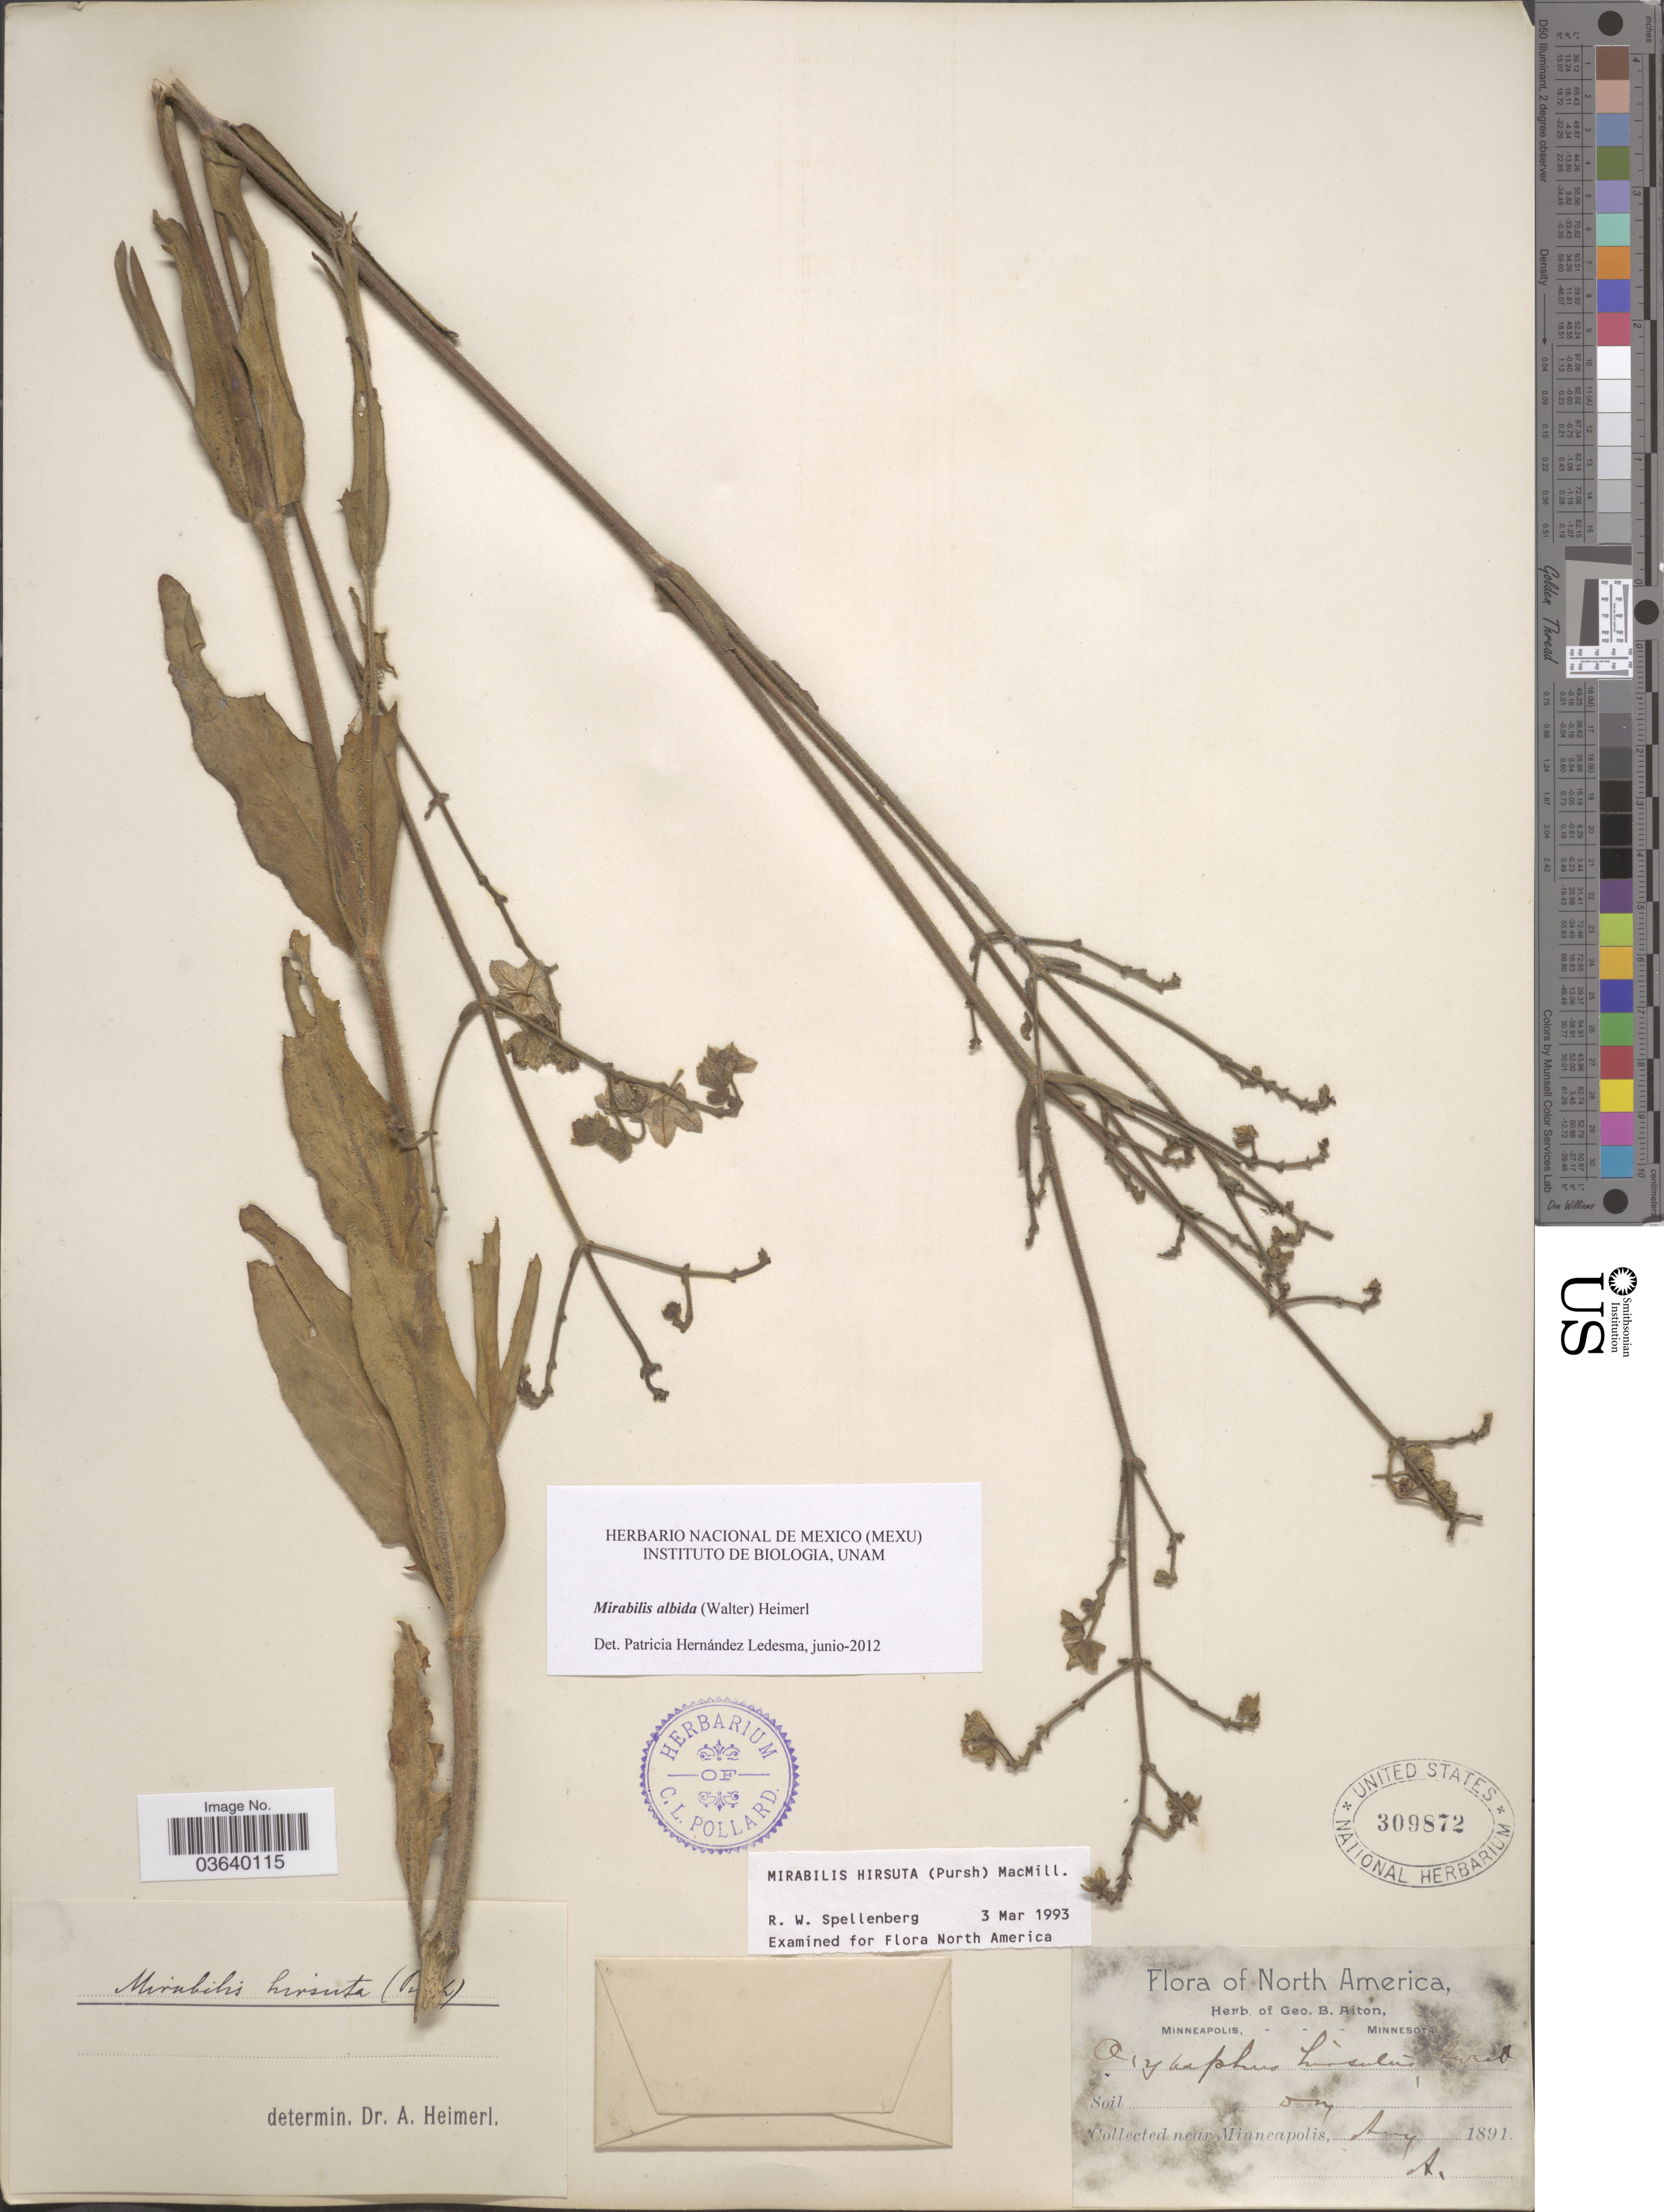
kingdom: Plantae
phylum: Tracheophyta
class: Magnoliopsida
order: Caryophyllales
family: Nyctaginaceae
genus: Mirabilis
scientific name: Mirabilis albida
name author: (Walter) Heimerl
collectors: G. B. Aiton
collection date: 1891-08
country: United States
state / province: Minnesota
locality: Near Minneapolis.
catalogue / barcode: US 309872